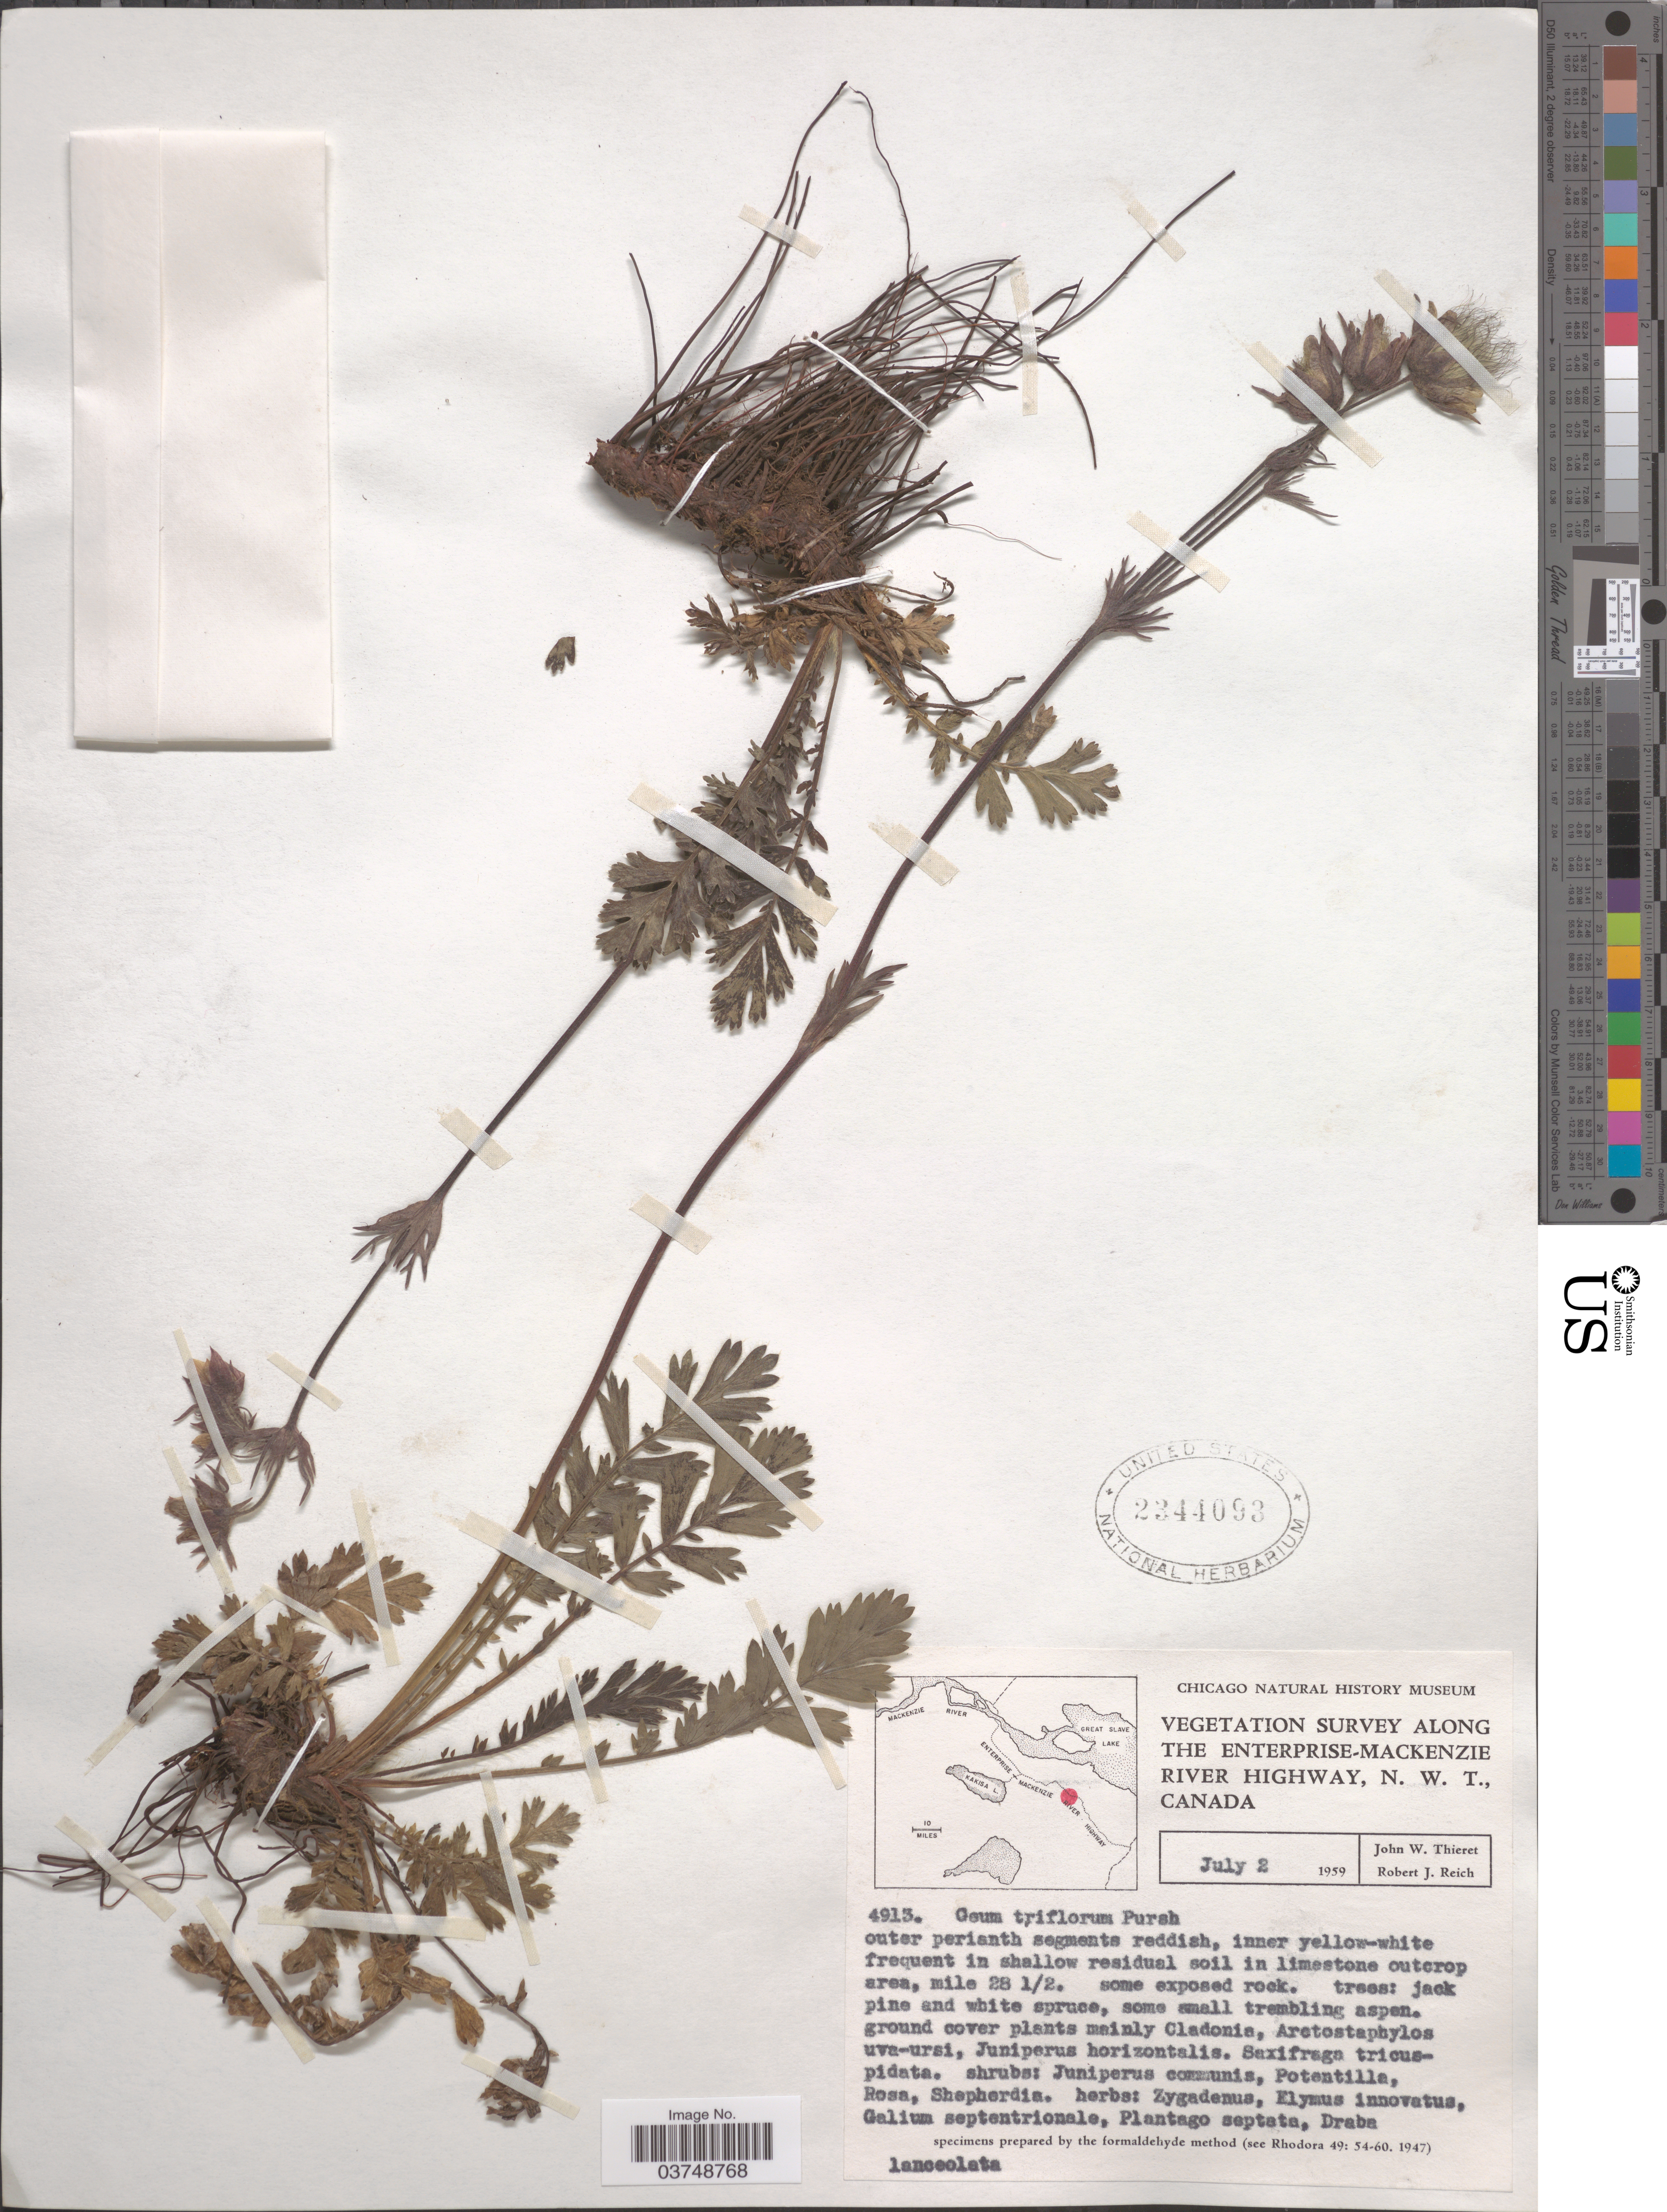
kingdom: Plantae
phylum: Tracheophyta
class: Magnoliopsida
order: Rosales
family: Rosaceae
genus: Geum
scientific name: Geum triflorum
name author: Pursh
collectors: J. W. Thieret & R. Reich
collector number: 4913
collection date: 1959-07-02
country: Canada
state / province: Northwest Territories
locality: Enterprise-Mackenzie River Highway.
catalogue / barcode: US 2344093